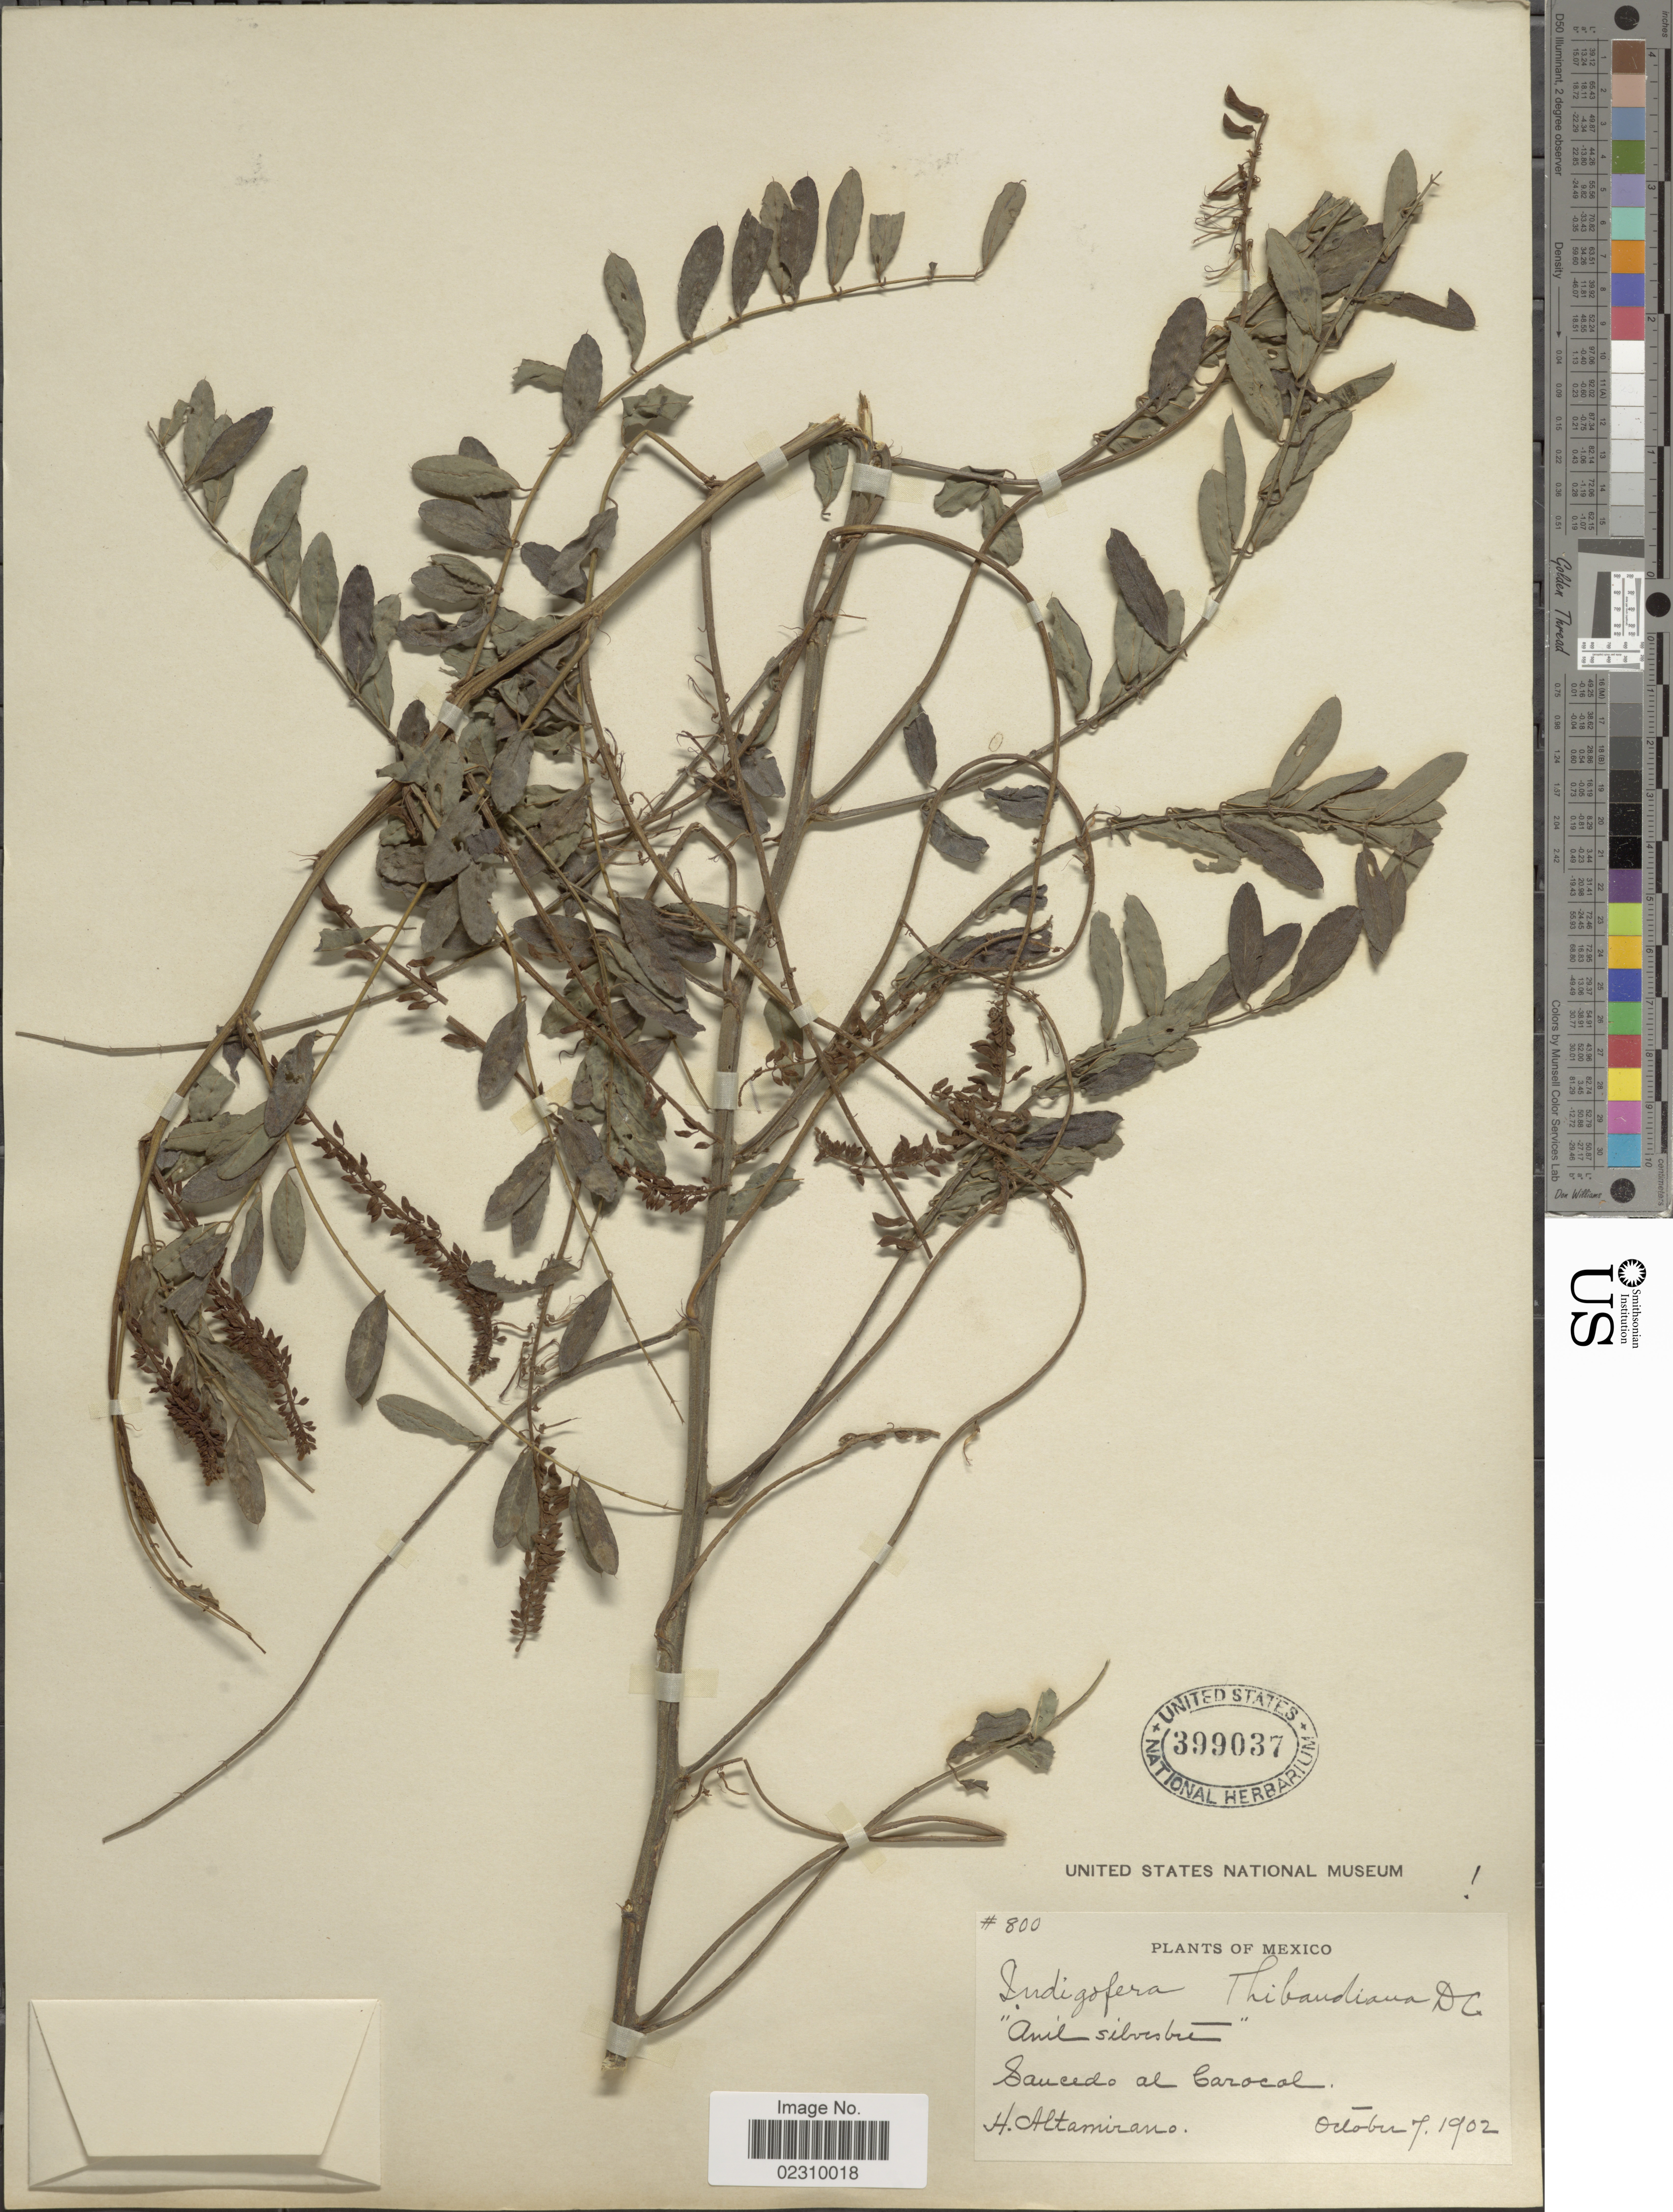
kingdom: Plantae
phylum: Tracheophyta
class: Magnoliopsida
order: Fabales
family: Fabaceae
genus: Indigofera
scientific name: Indigofera thibaudiana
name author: DC.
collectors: H. Altamirano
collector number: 800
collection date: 1902-10-07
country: Mexico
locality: Saucedo al Carocal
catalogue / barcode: US 399037